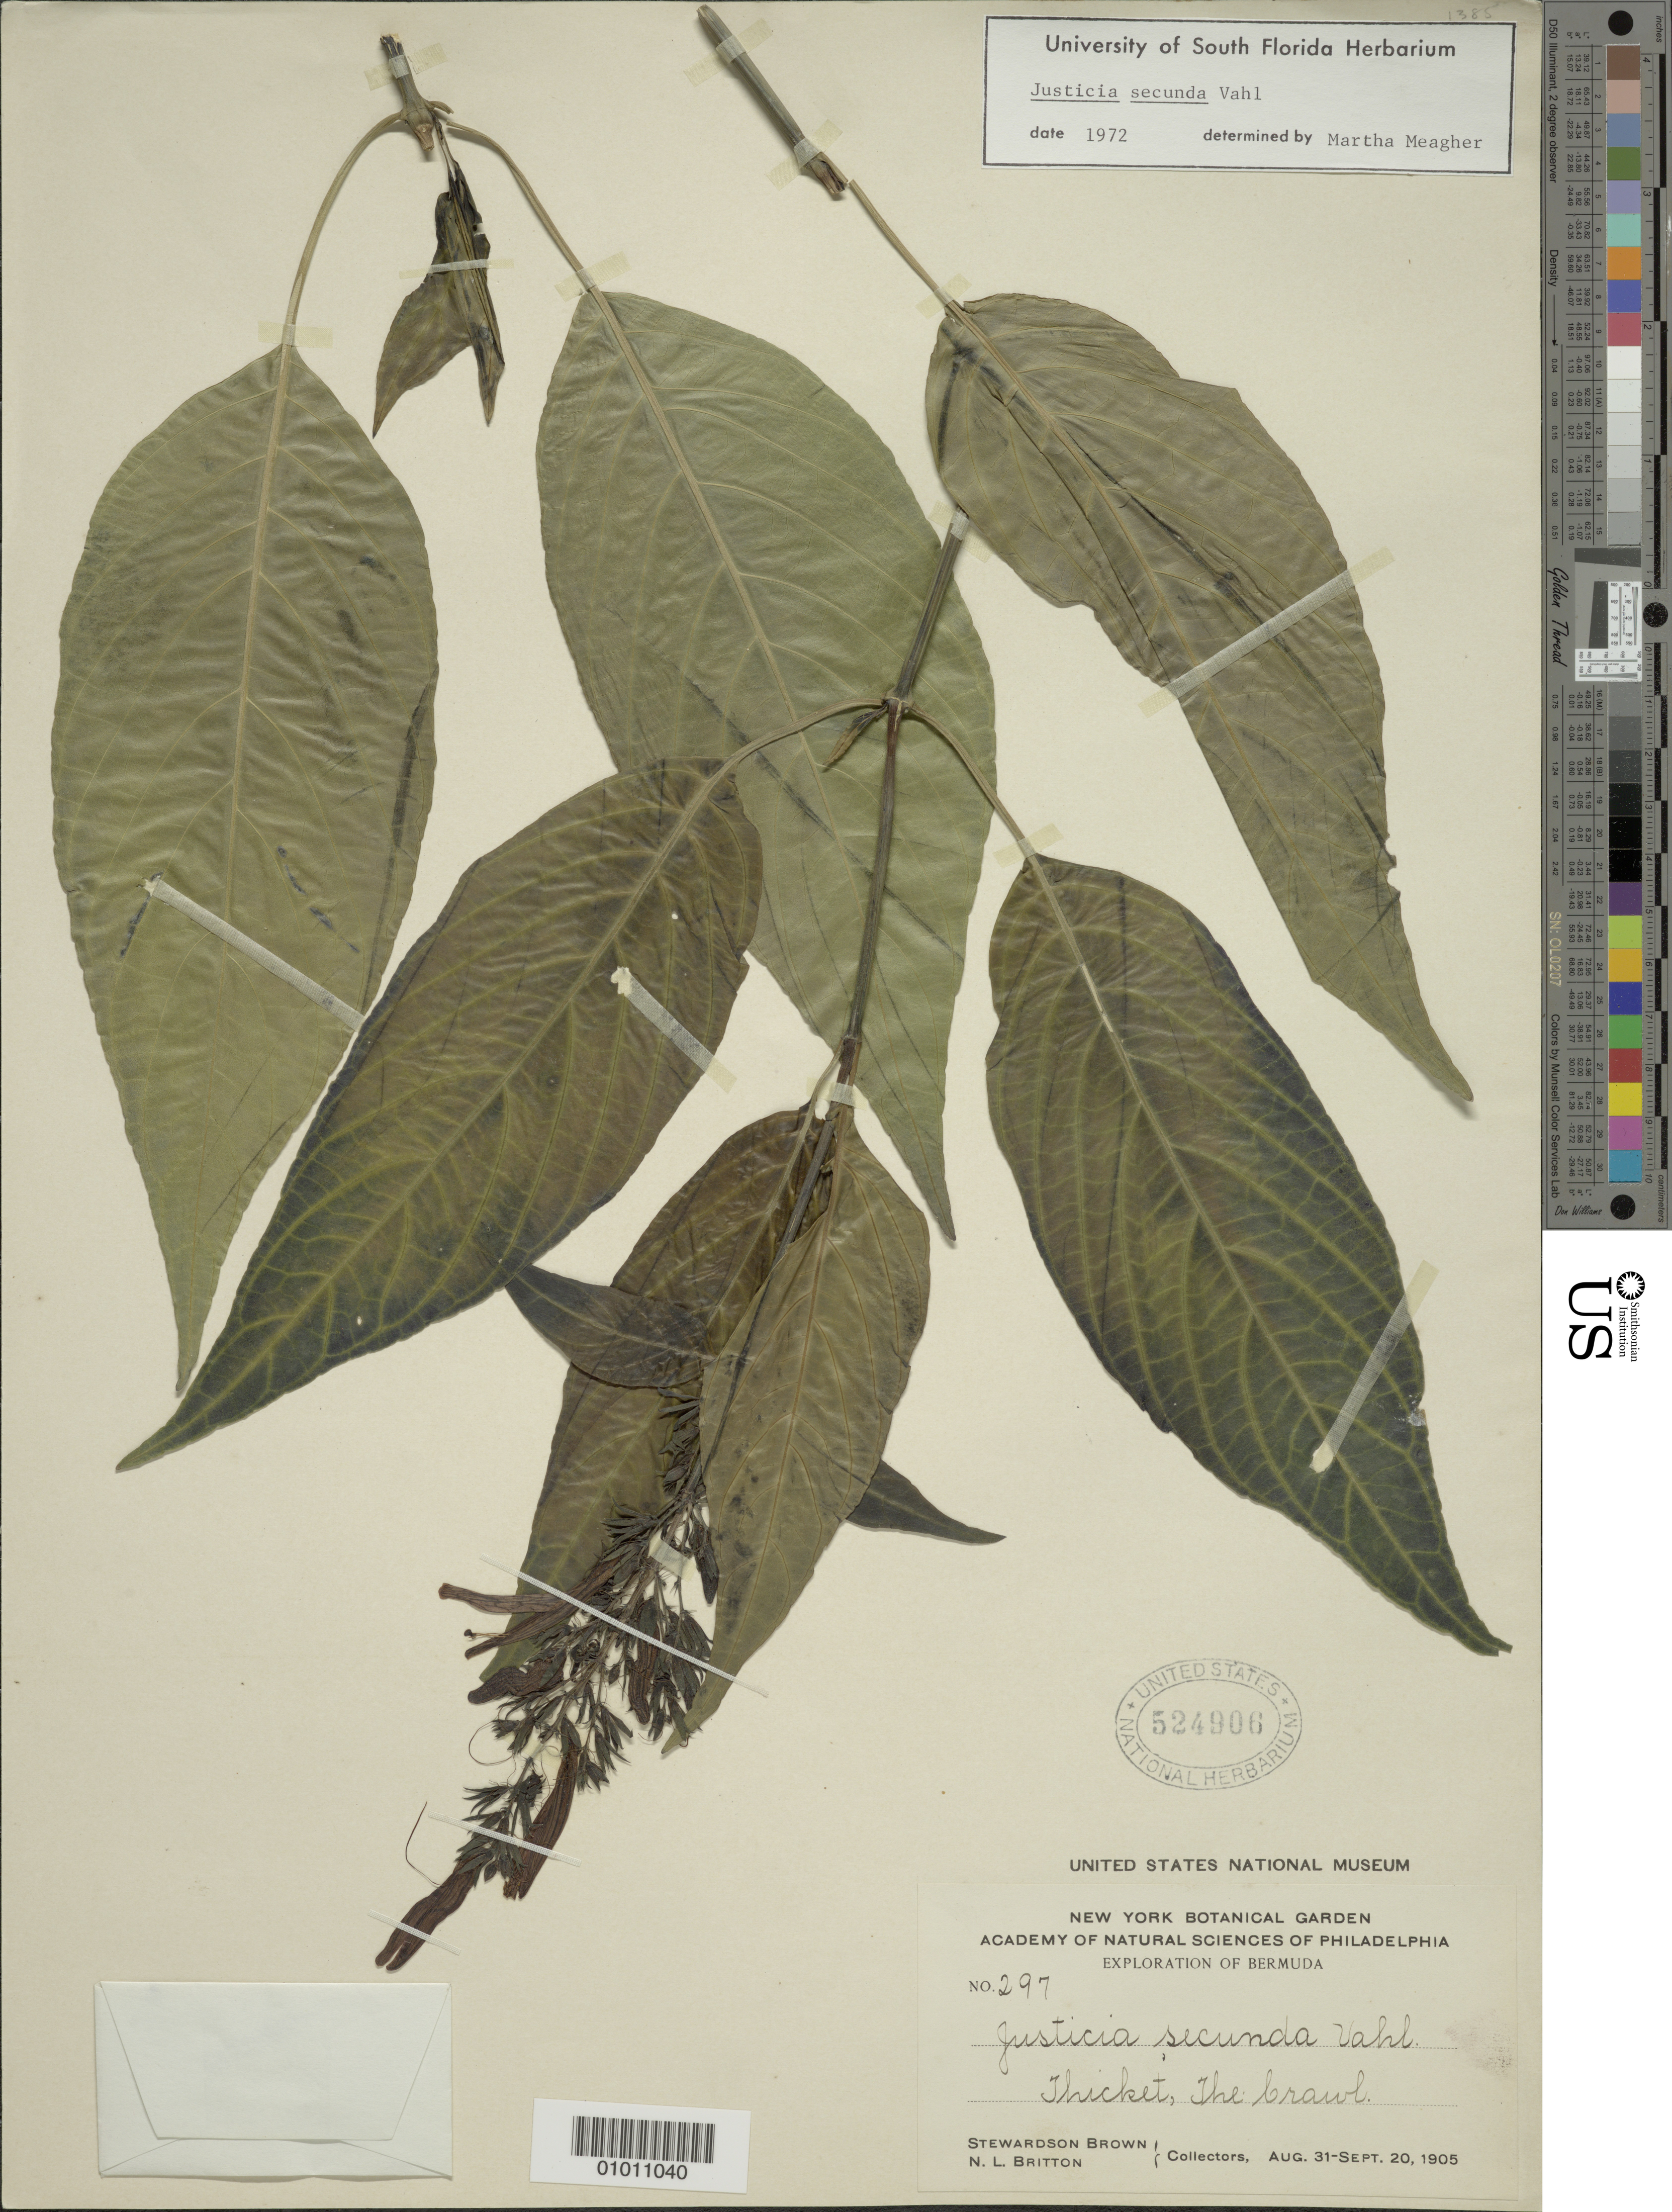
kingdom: Plantae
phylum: Tracheophyta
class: Magnoliopsida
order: Lamiales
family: Acanthaceae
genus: Justicia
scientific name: Justicia secunda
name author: Vahl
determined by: Meagher, M.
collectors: S. Brown & N. Britton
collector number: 297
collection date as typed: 31 Aug 1905 to 20 Sep 1905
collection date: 1905-08-31/1905-09-20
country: Bermuda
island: Bermuda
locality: The Crawl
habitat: Thicket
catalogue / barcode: US 524906